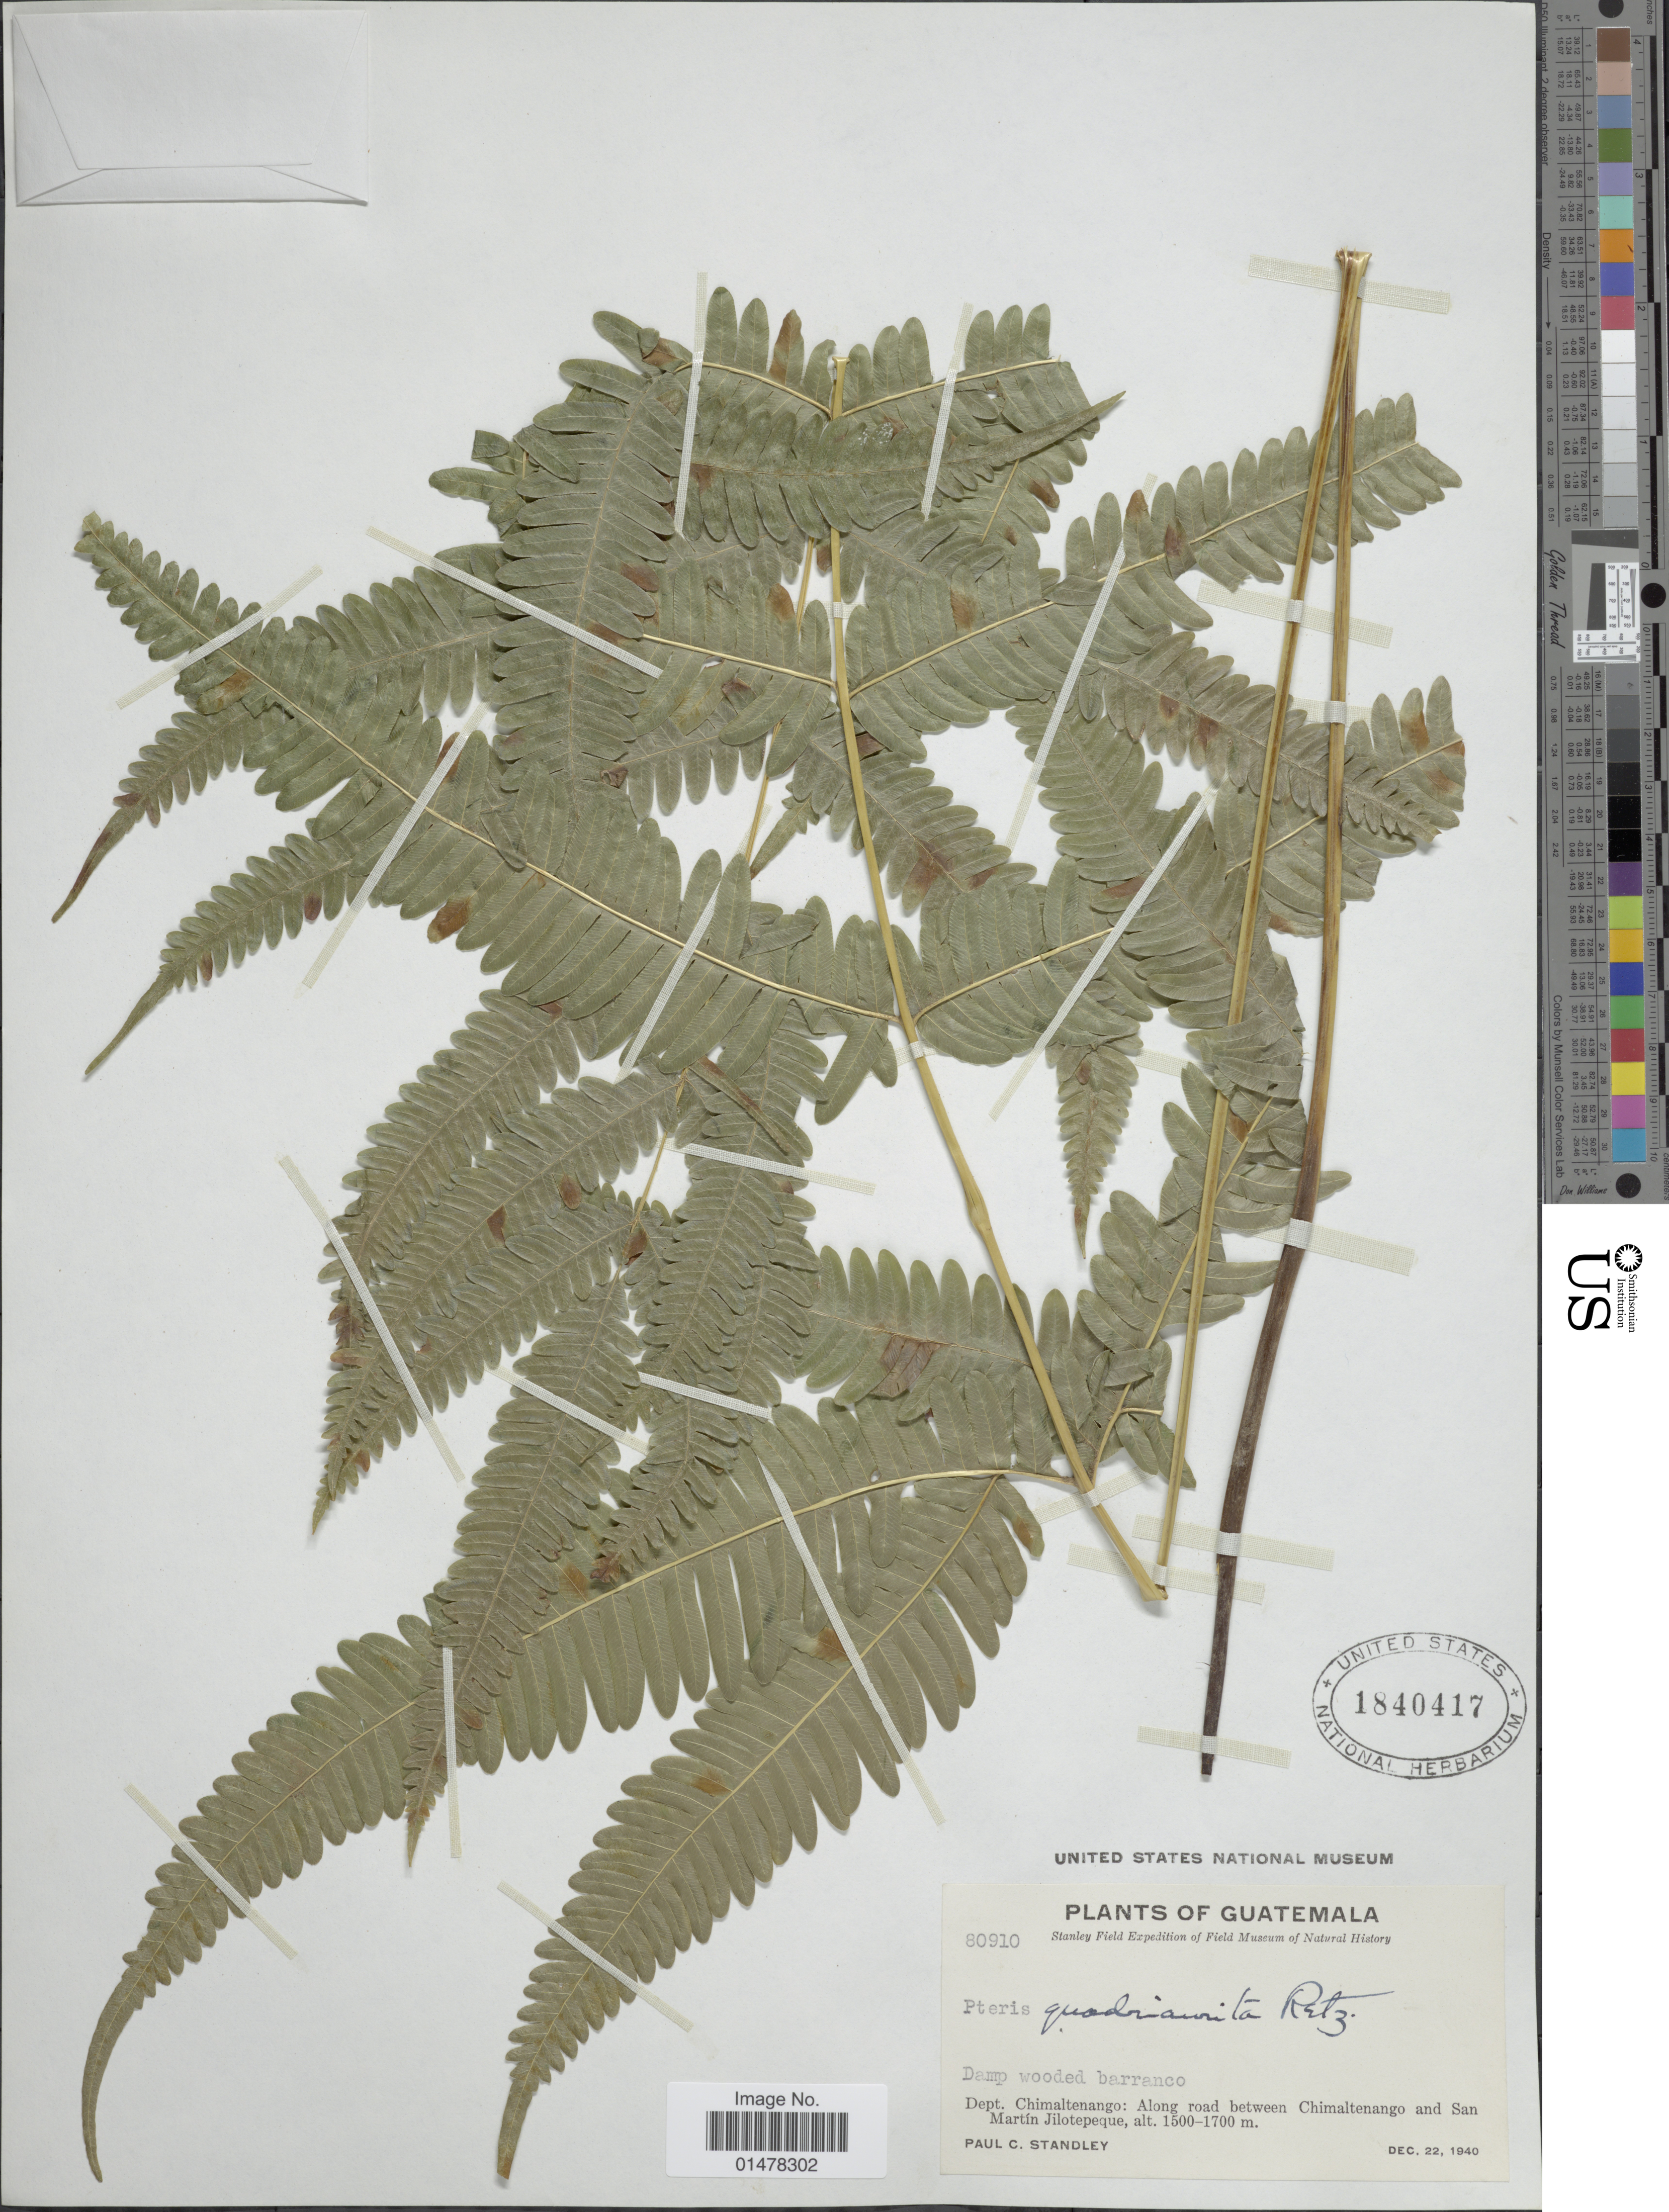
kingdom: Plantae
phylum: Tracheophyta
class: Polypodiopsida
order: Polypodiales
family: Pteridaceae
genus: Pteris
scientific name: Pteris quadriaurita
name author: Retz.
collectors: P. C. Standley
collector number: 80910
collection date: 1940-12-22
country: Guatemala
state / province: Chimaltenango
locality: Plants of Guatemala, Dept. Chimaltenango: along road between Chimaltenango and San Martin Jilitepeque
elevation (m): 1500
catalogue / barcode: US 1840417